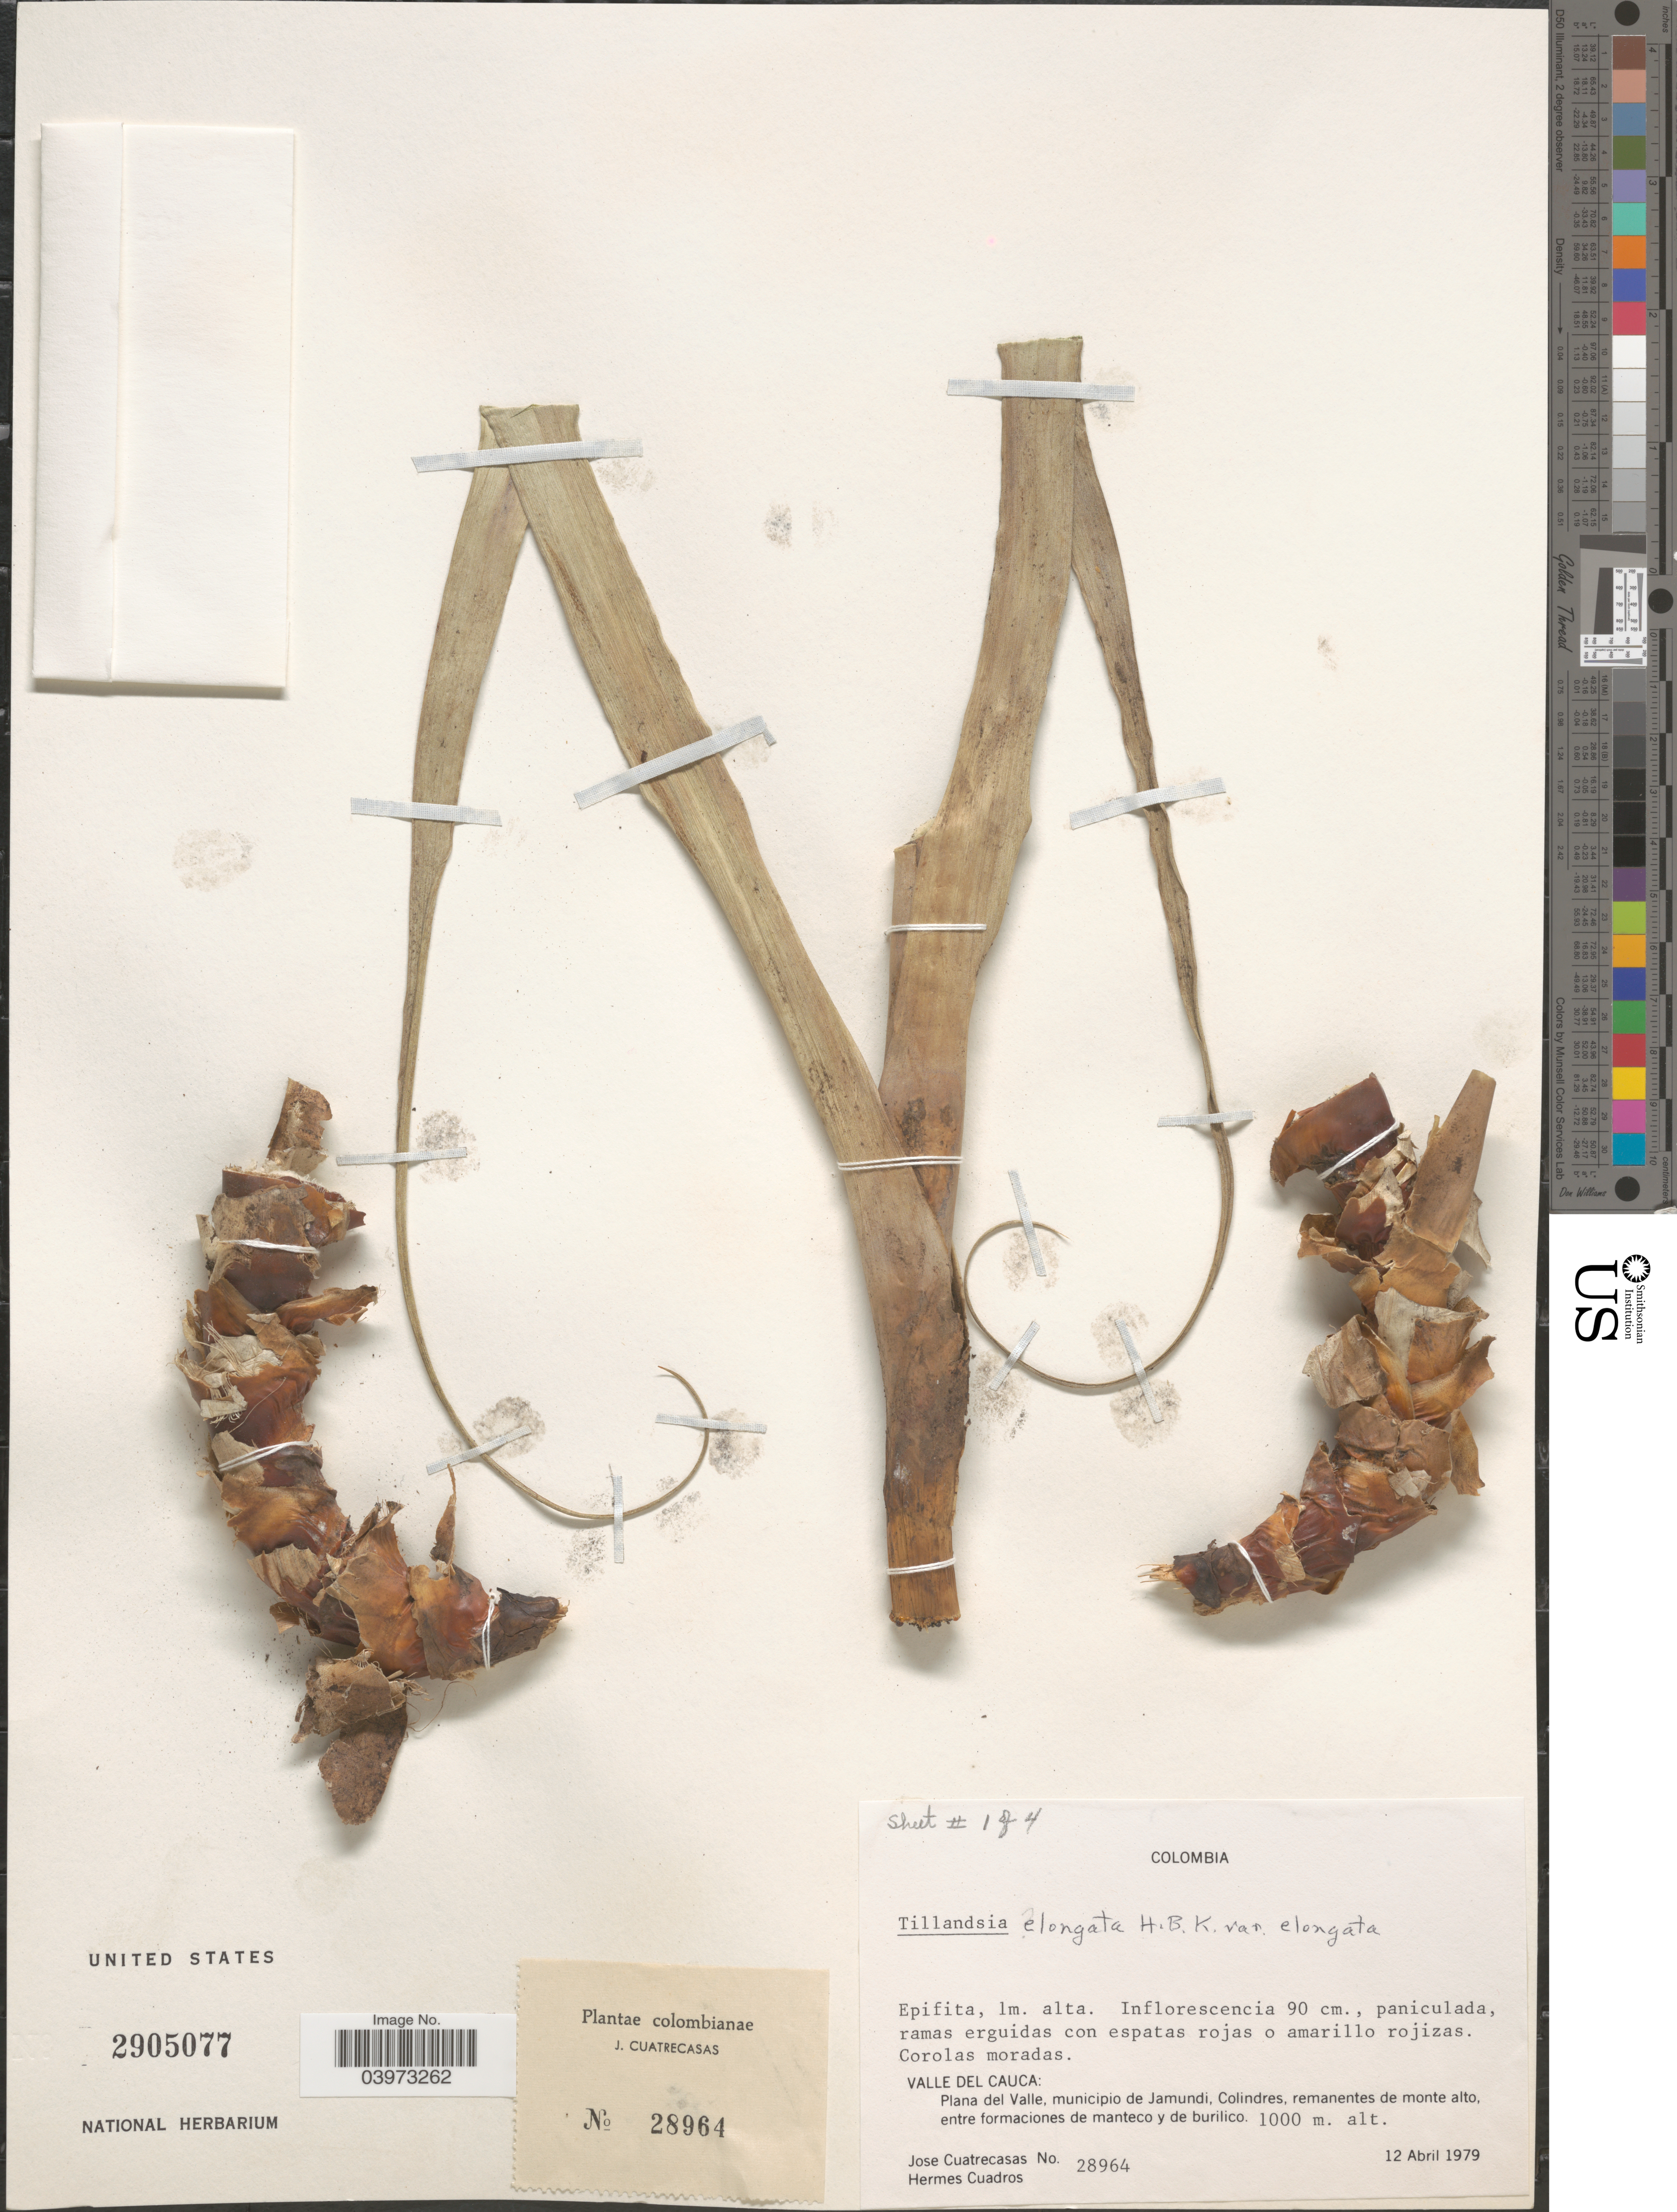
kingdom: Plantae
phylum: Tracheophyta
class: Liliopsida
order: Poales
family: Bromeliaceae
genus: Tillandsia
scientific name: Tillandsia elongata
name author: Kunth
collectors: J. Cuatrecasas & H. Cuadros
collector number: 28964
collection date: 1979-04-12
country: Colombia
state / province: Valle del Cauca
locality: Plana del Valle, municipio de Jamundi, Colindres, remanentes de monte alto, entre formaciones de manteco y de burilico.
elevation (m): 1000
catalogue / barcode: US 2905077